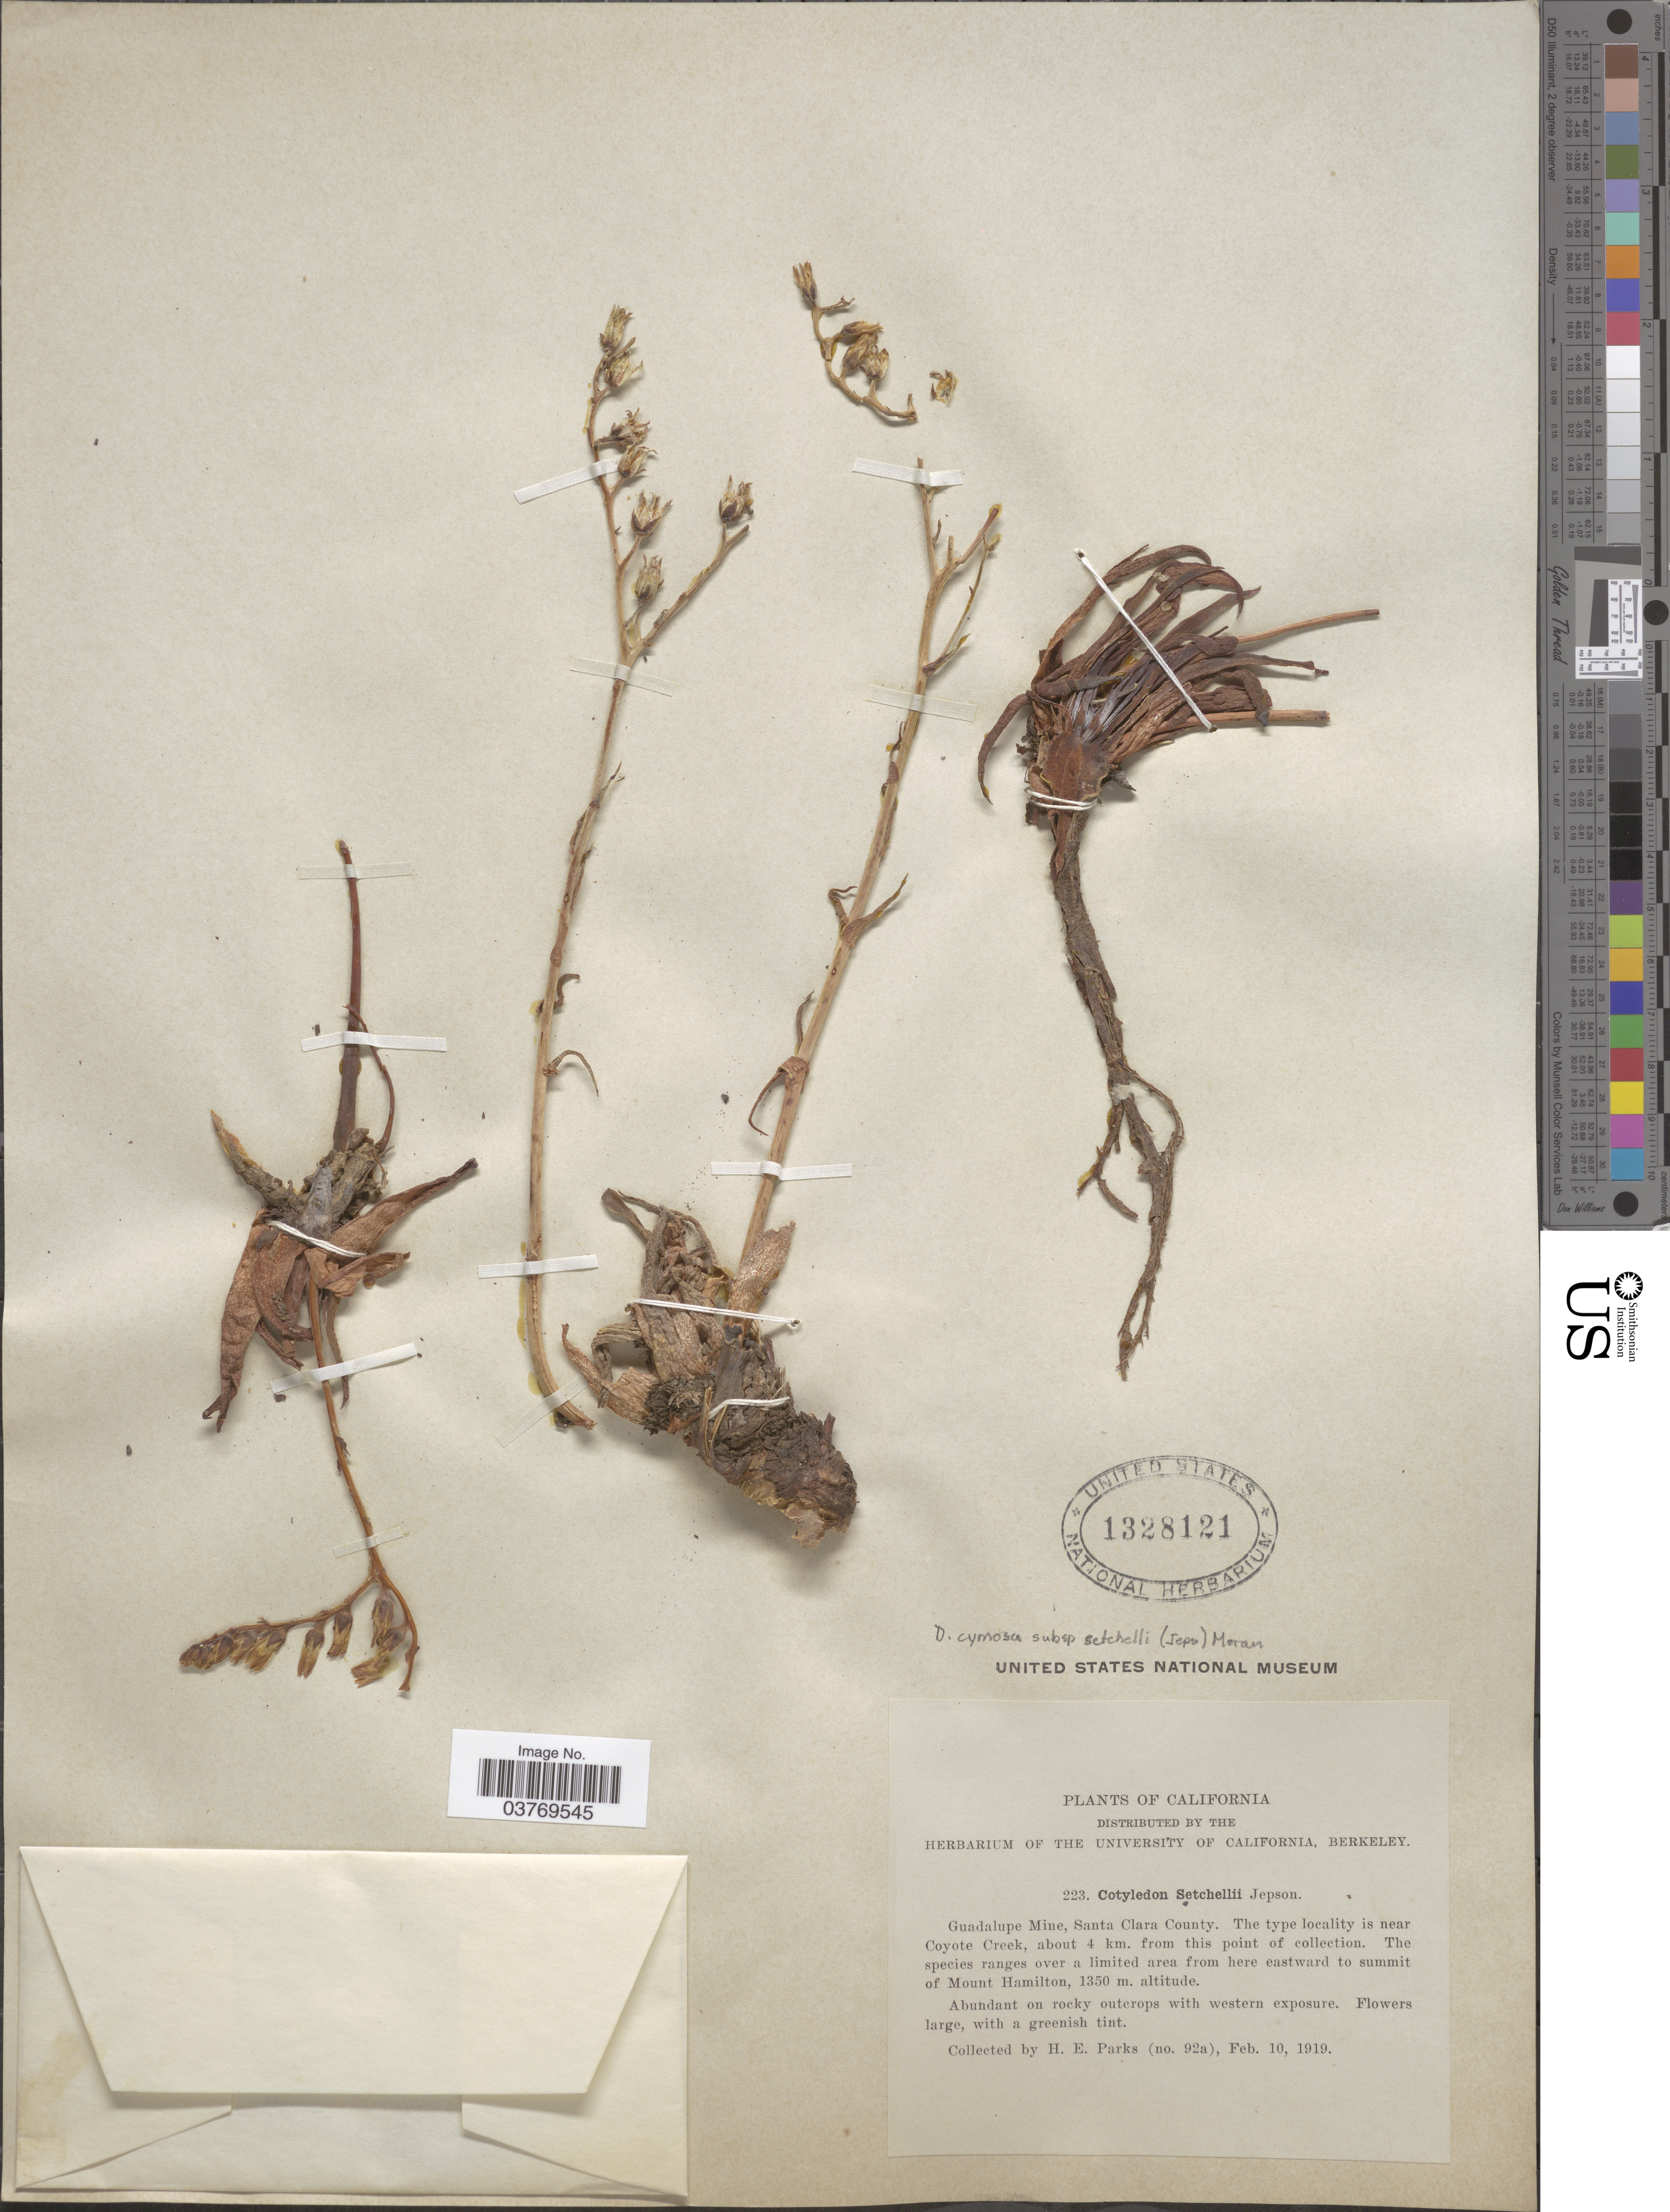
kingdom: Plantae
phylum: Tracheophyta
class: Magnoliopsida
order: Saxifragales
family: Crassulaceae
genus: Dudleya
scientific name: Dudleya abramsii subsp. setchellii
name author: (Jeps.) Moran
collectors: H. E. Parks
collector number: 92a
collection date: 1919-02-10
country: United States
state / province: California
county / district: Santa Clara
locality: Guadalupe Mine, Santa Clara County. Near Coyote Creek, about 4 km. from this point of collection. Limited area from here eastward to summit of Mount Hamilton.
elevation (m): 1350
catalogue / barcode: US 1328121